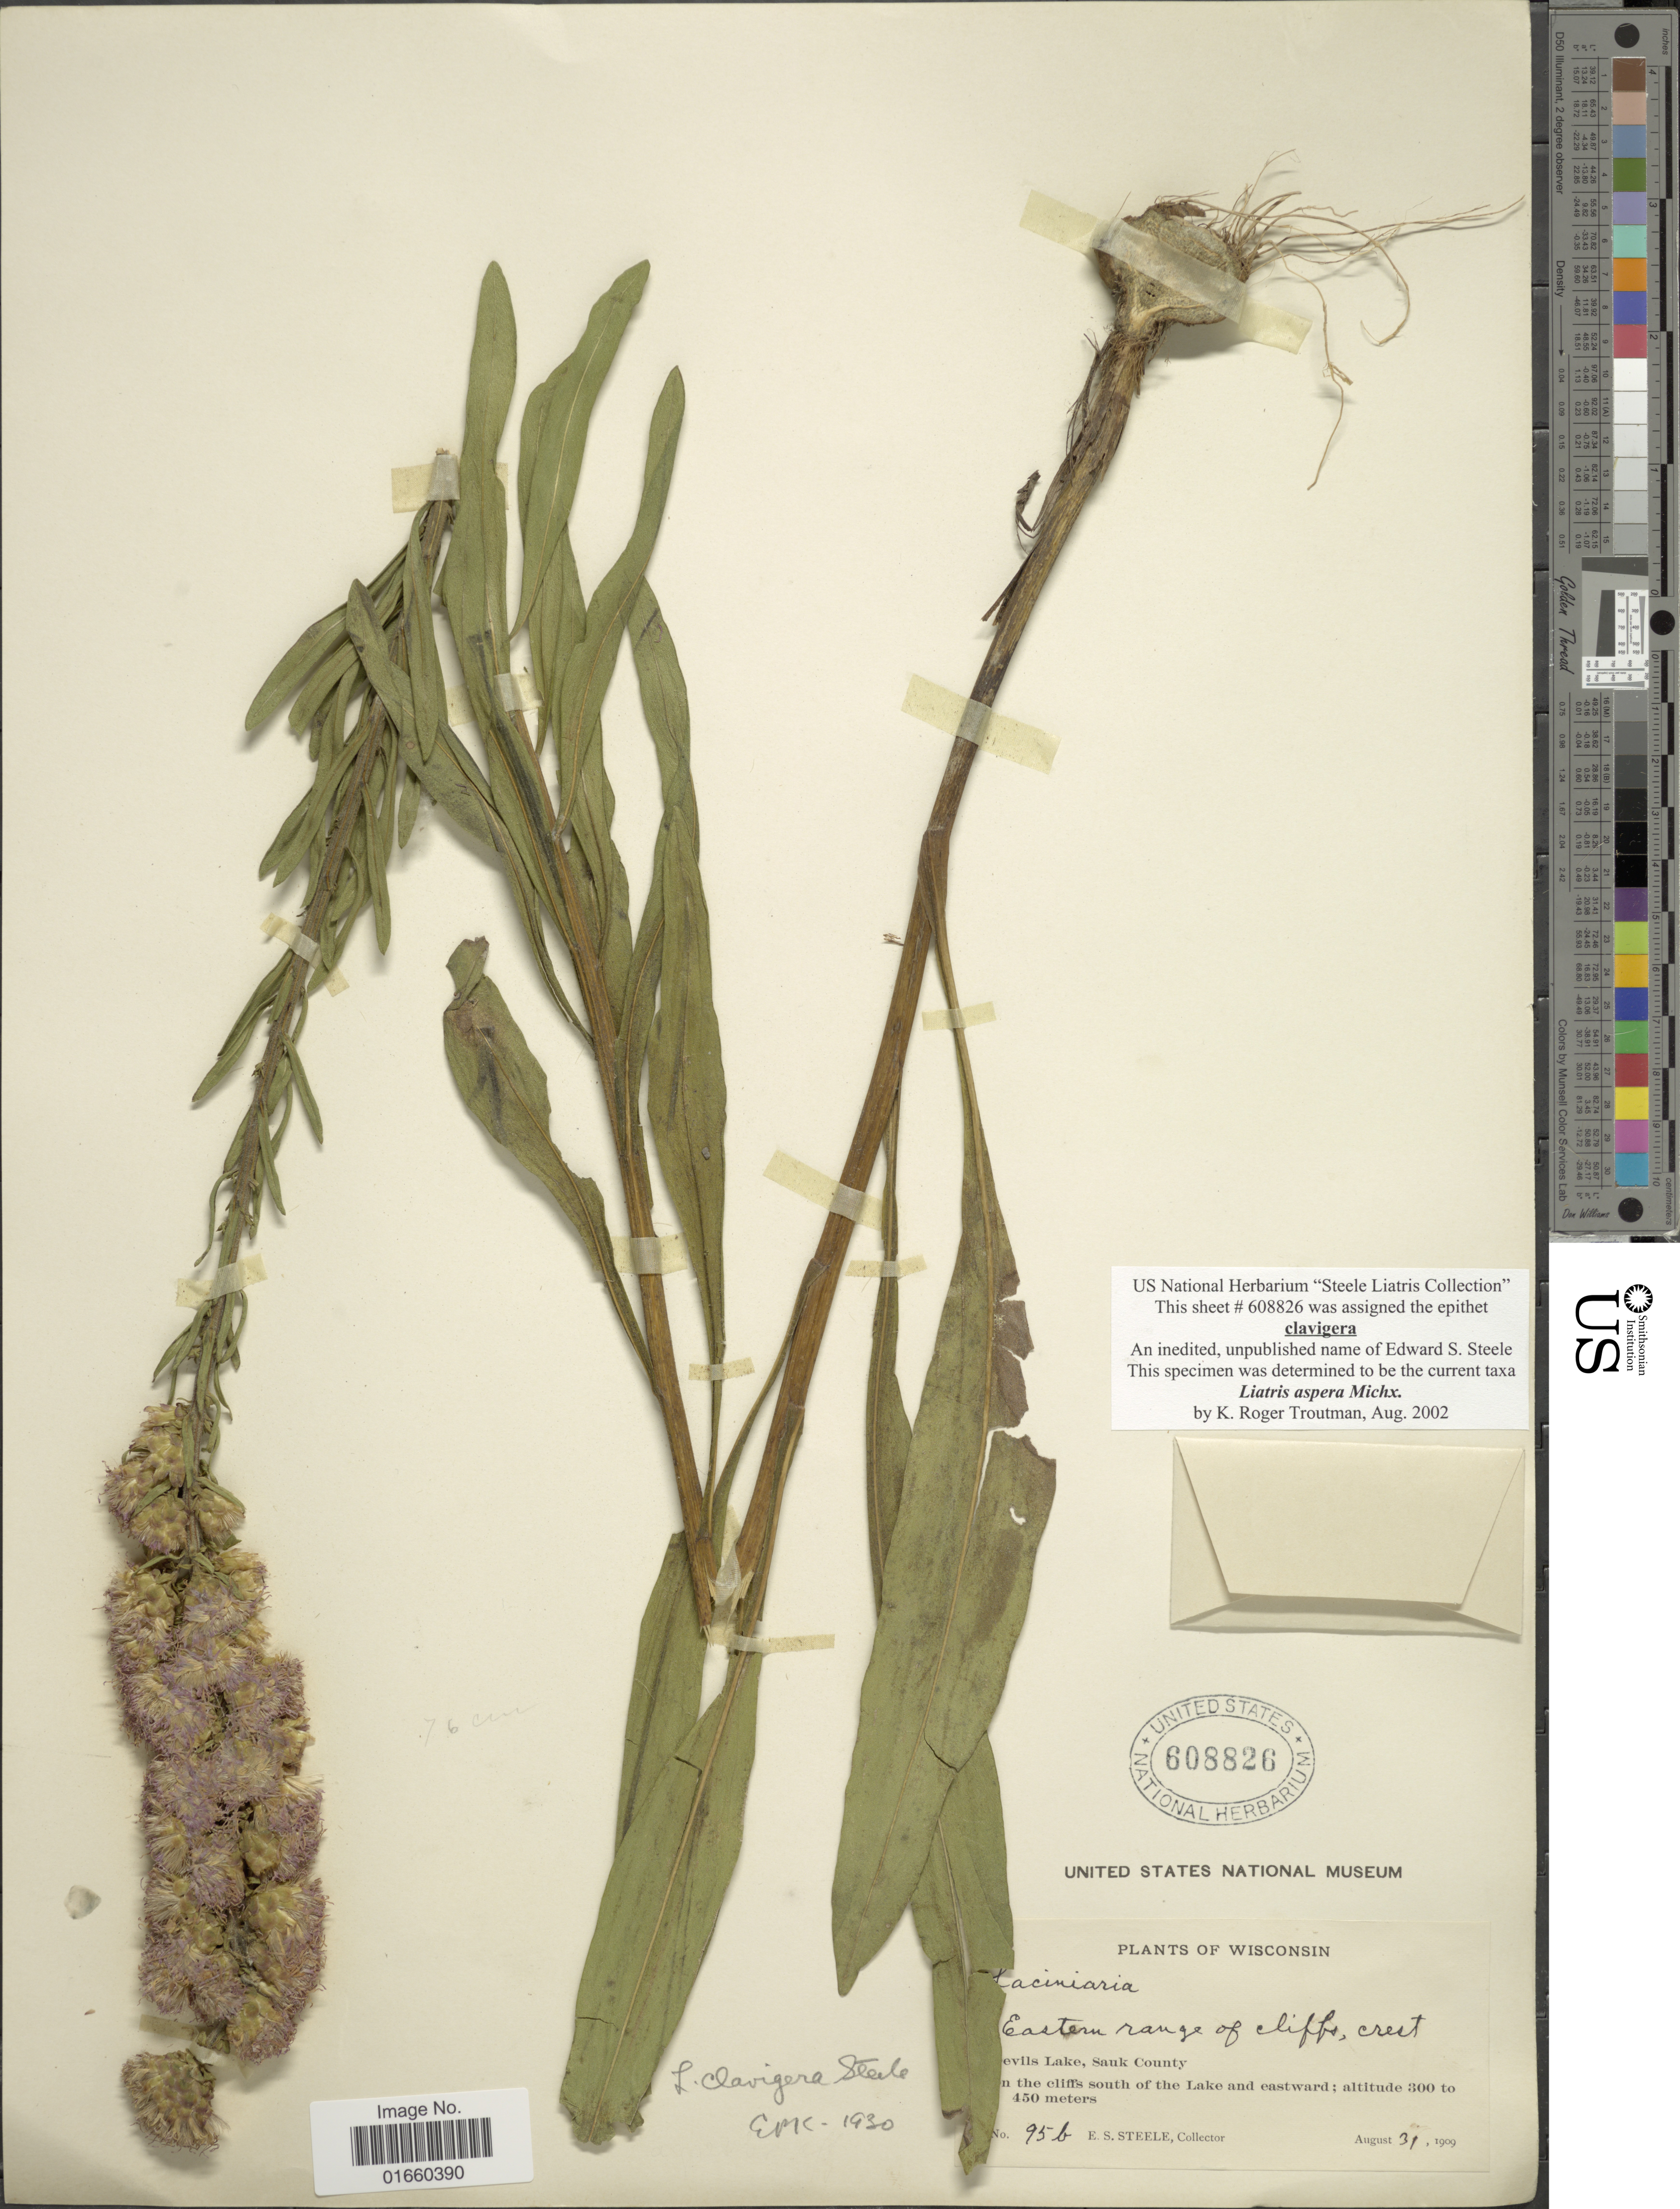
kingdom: Plantae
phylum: Tracheophyta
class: Magnoliopsida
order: Asterales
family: Asteraceae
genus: Liatris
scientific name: Liatris aspera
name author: Michx.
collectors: E. Steele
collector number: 95b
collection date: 1909-08-31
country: United States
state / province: Wisconsin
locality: Eastern range of cliffs, crest, Devils Lake, Sauk County, On the cliffs south of the Lake and eastward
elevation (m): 300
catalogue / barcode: US 608826